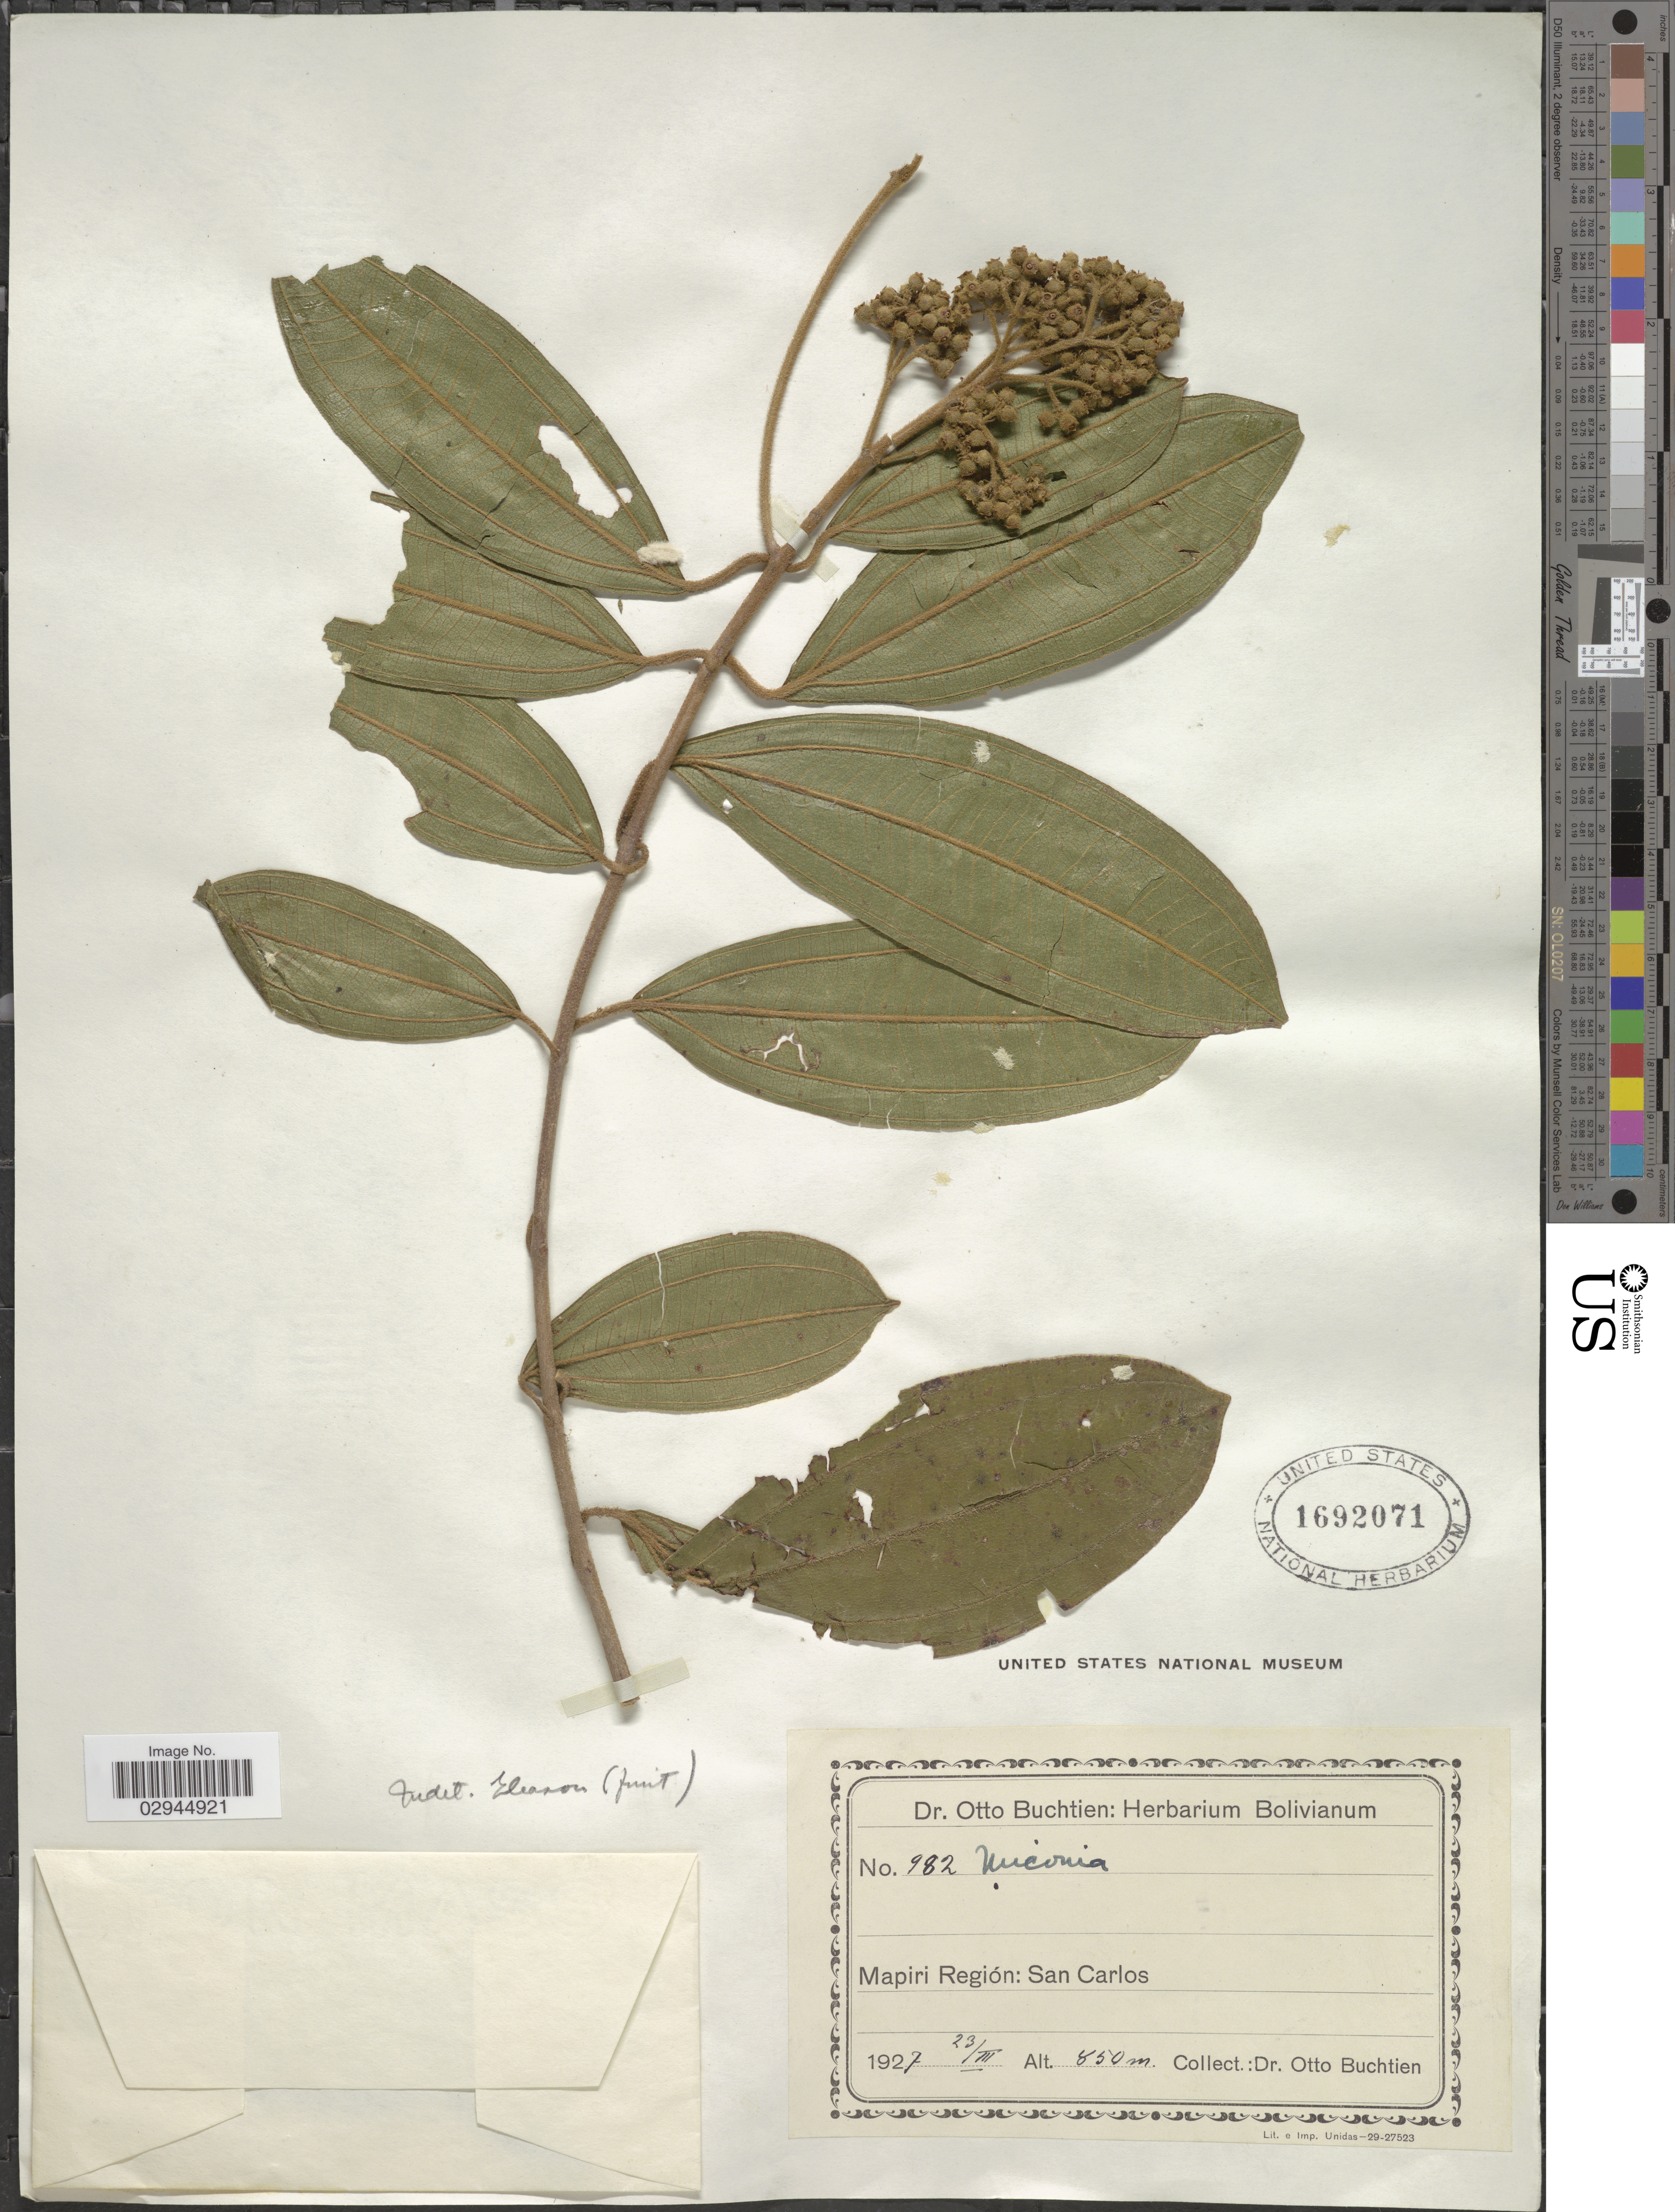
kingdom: Plantae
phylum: Tracheophyta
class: Magnoliopsida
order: Myrtales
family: Melastomataceae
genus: Miconia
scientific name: Miconia sp.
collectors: O. Buchtien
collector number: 982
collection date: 1927-03-23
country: Bolivia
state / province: La Paz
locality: Mapiri Región: San Carlos.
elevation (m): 850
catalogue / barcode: US 1692071